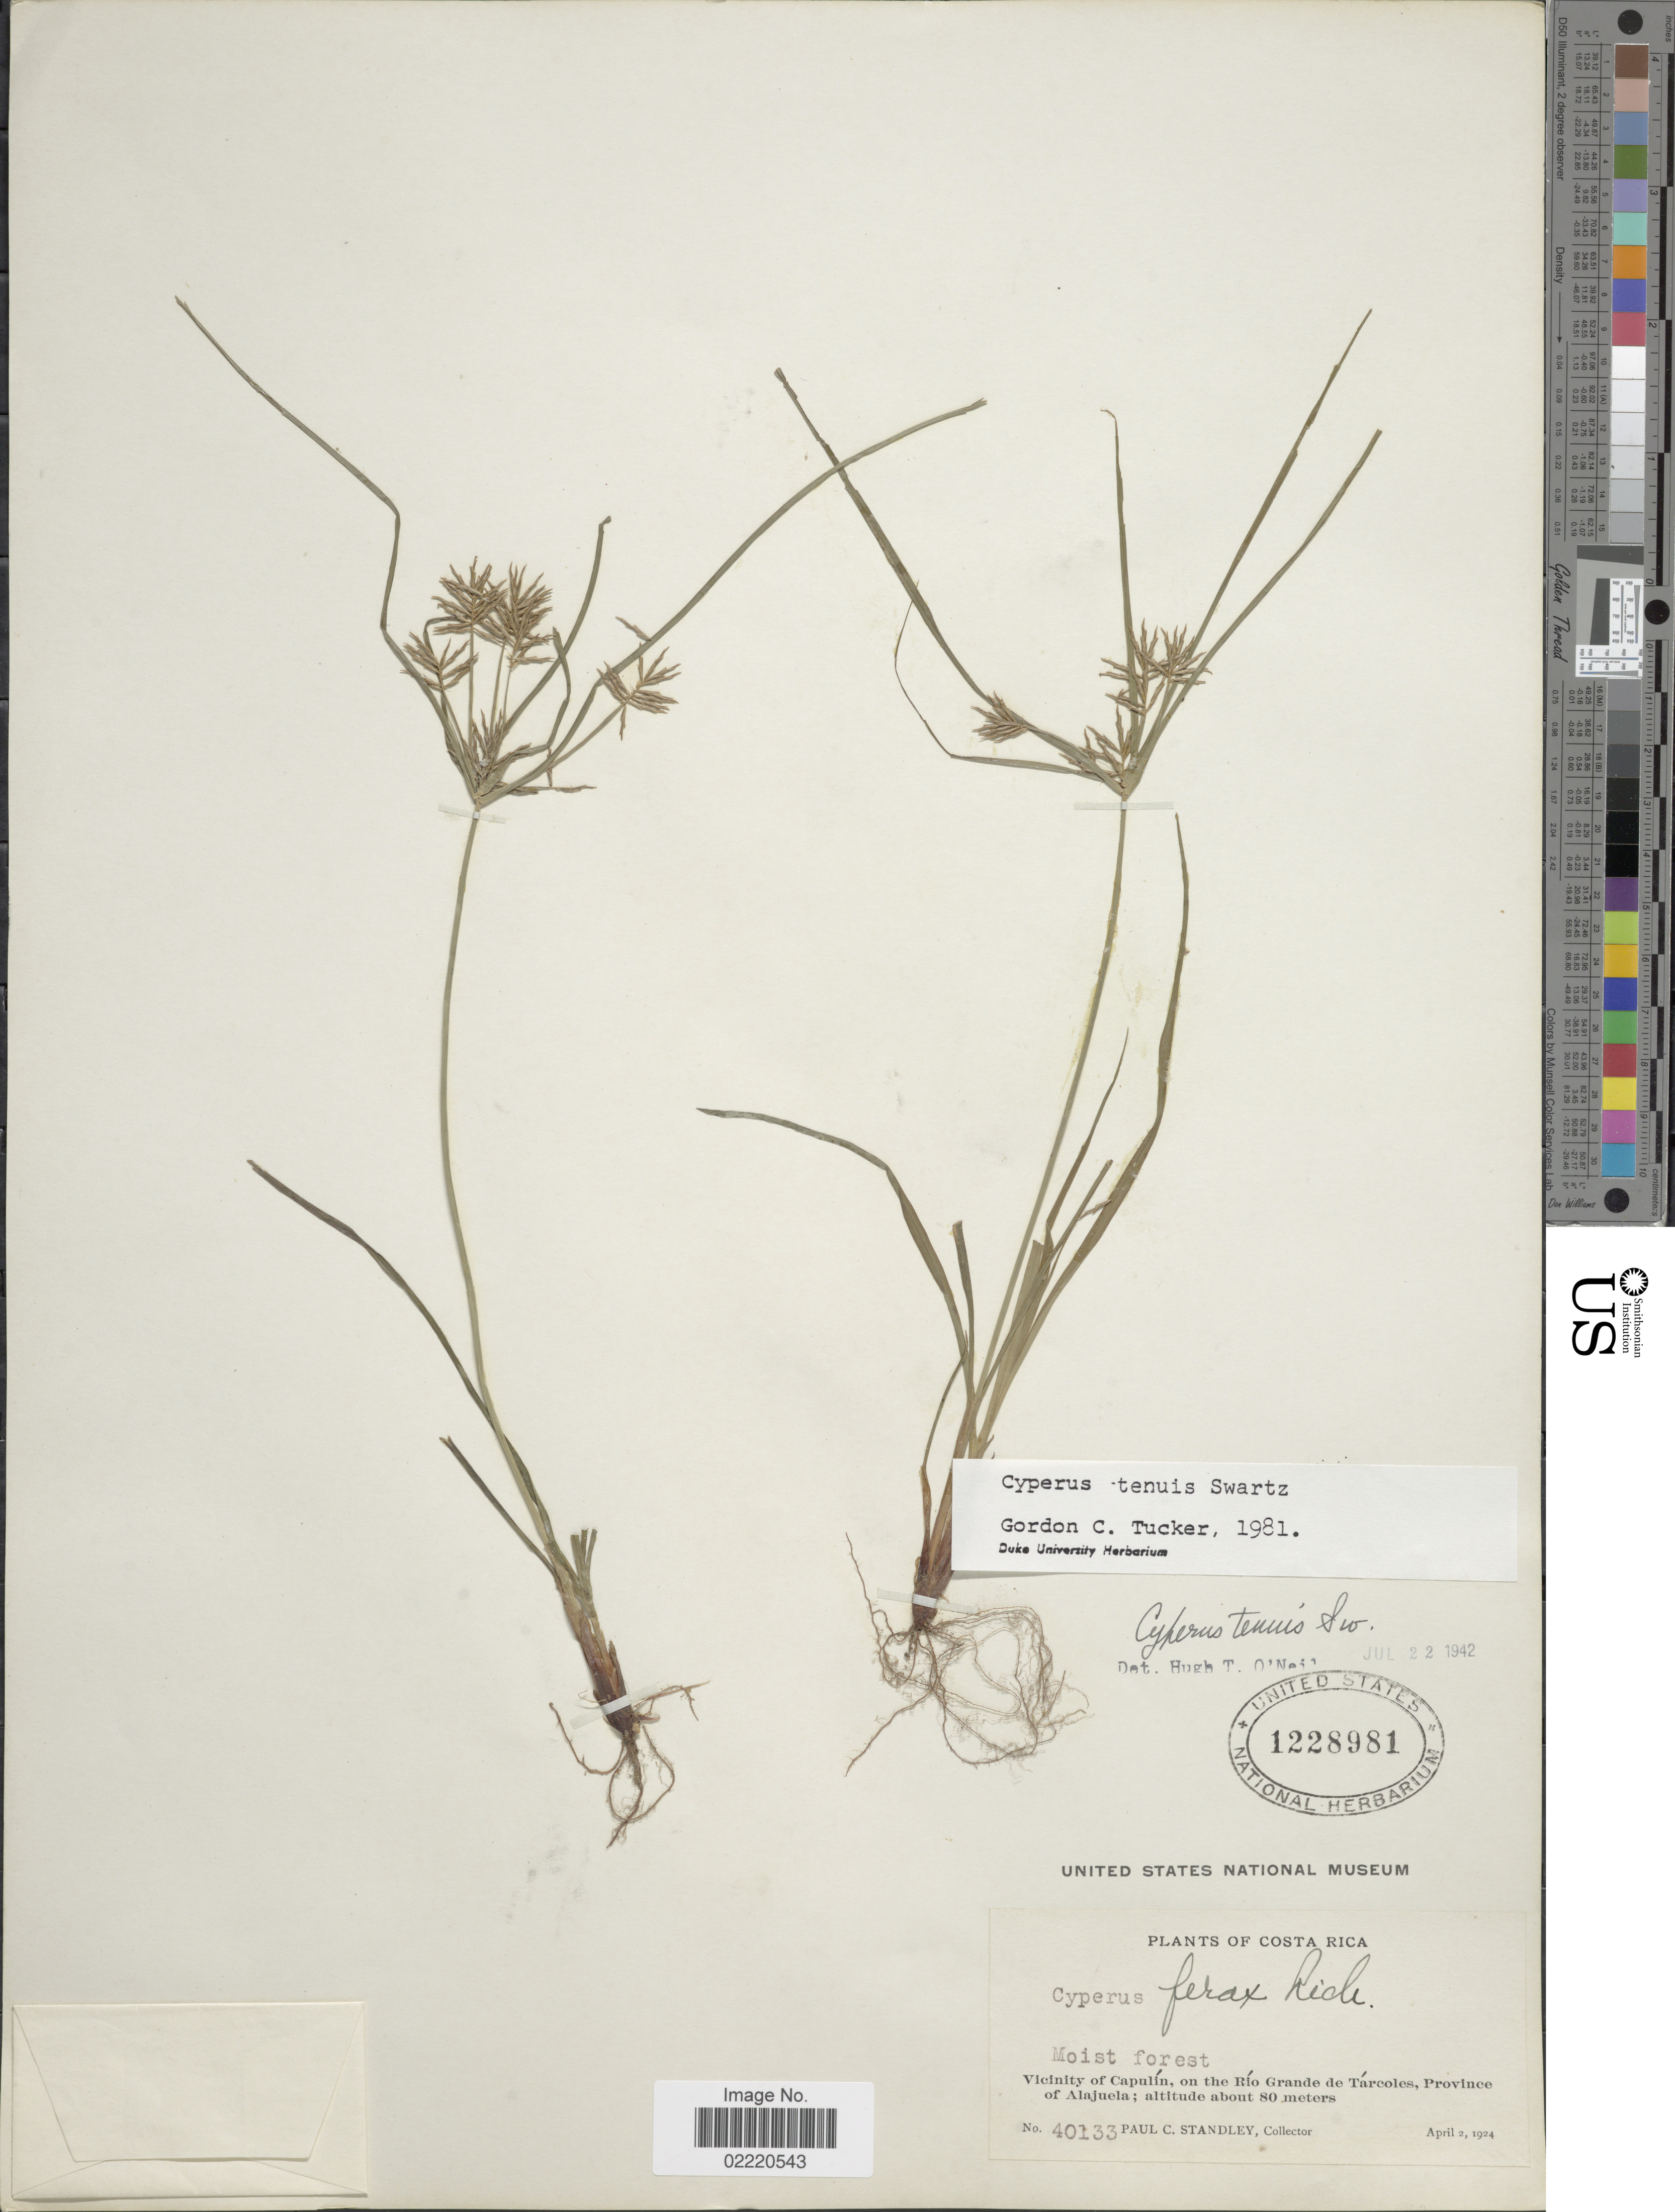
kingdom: Plantae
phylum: Tracheophyta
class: Liliopsida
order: Poales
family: Cyperaceae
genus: Cyperus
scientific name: Cyperus tenuis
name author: Sw.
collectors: P. C. Standley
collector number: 40133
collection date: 1924-04-02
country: Costa Rica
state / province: Alajuela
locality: Moist forest, Vicinity of Capulin, on the Rio Grande de Tarcoles.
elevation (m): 80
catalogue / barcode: US 1228981